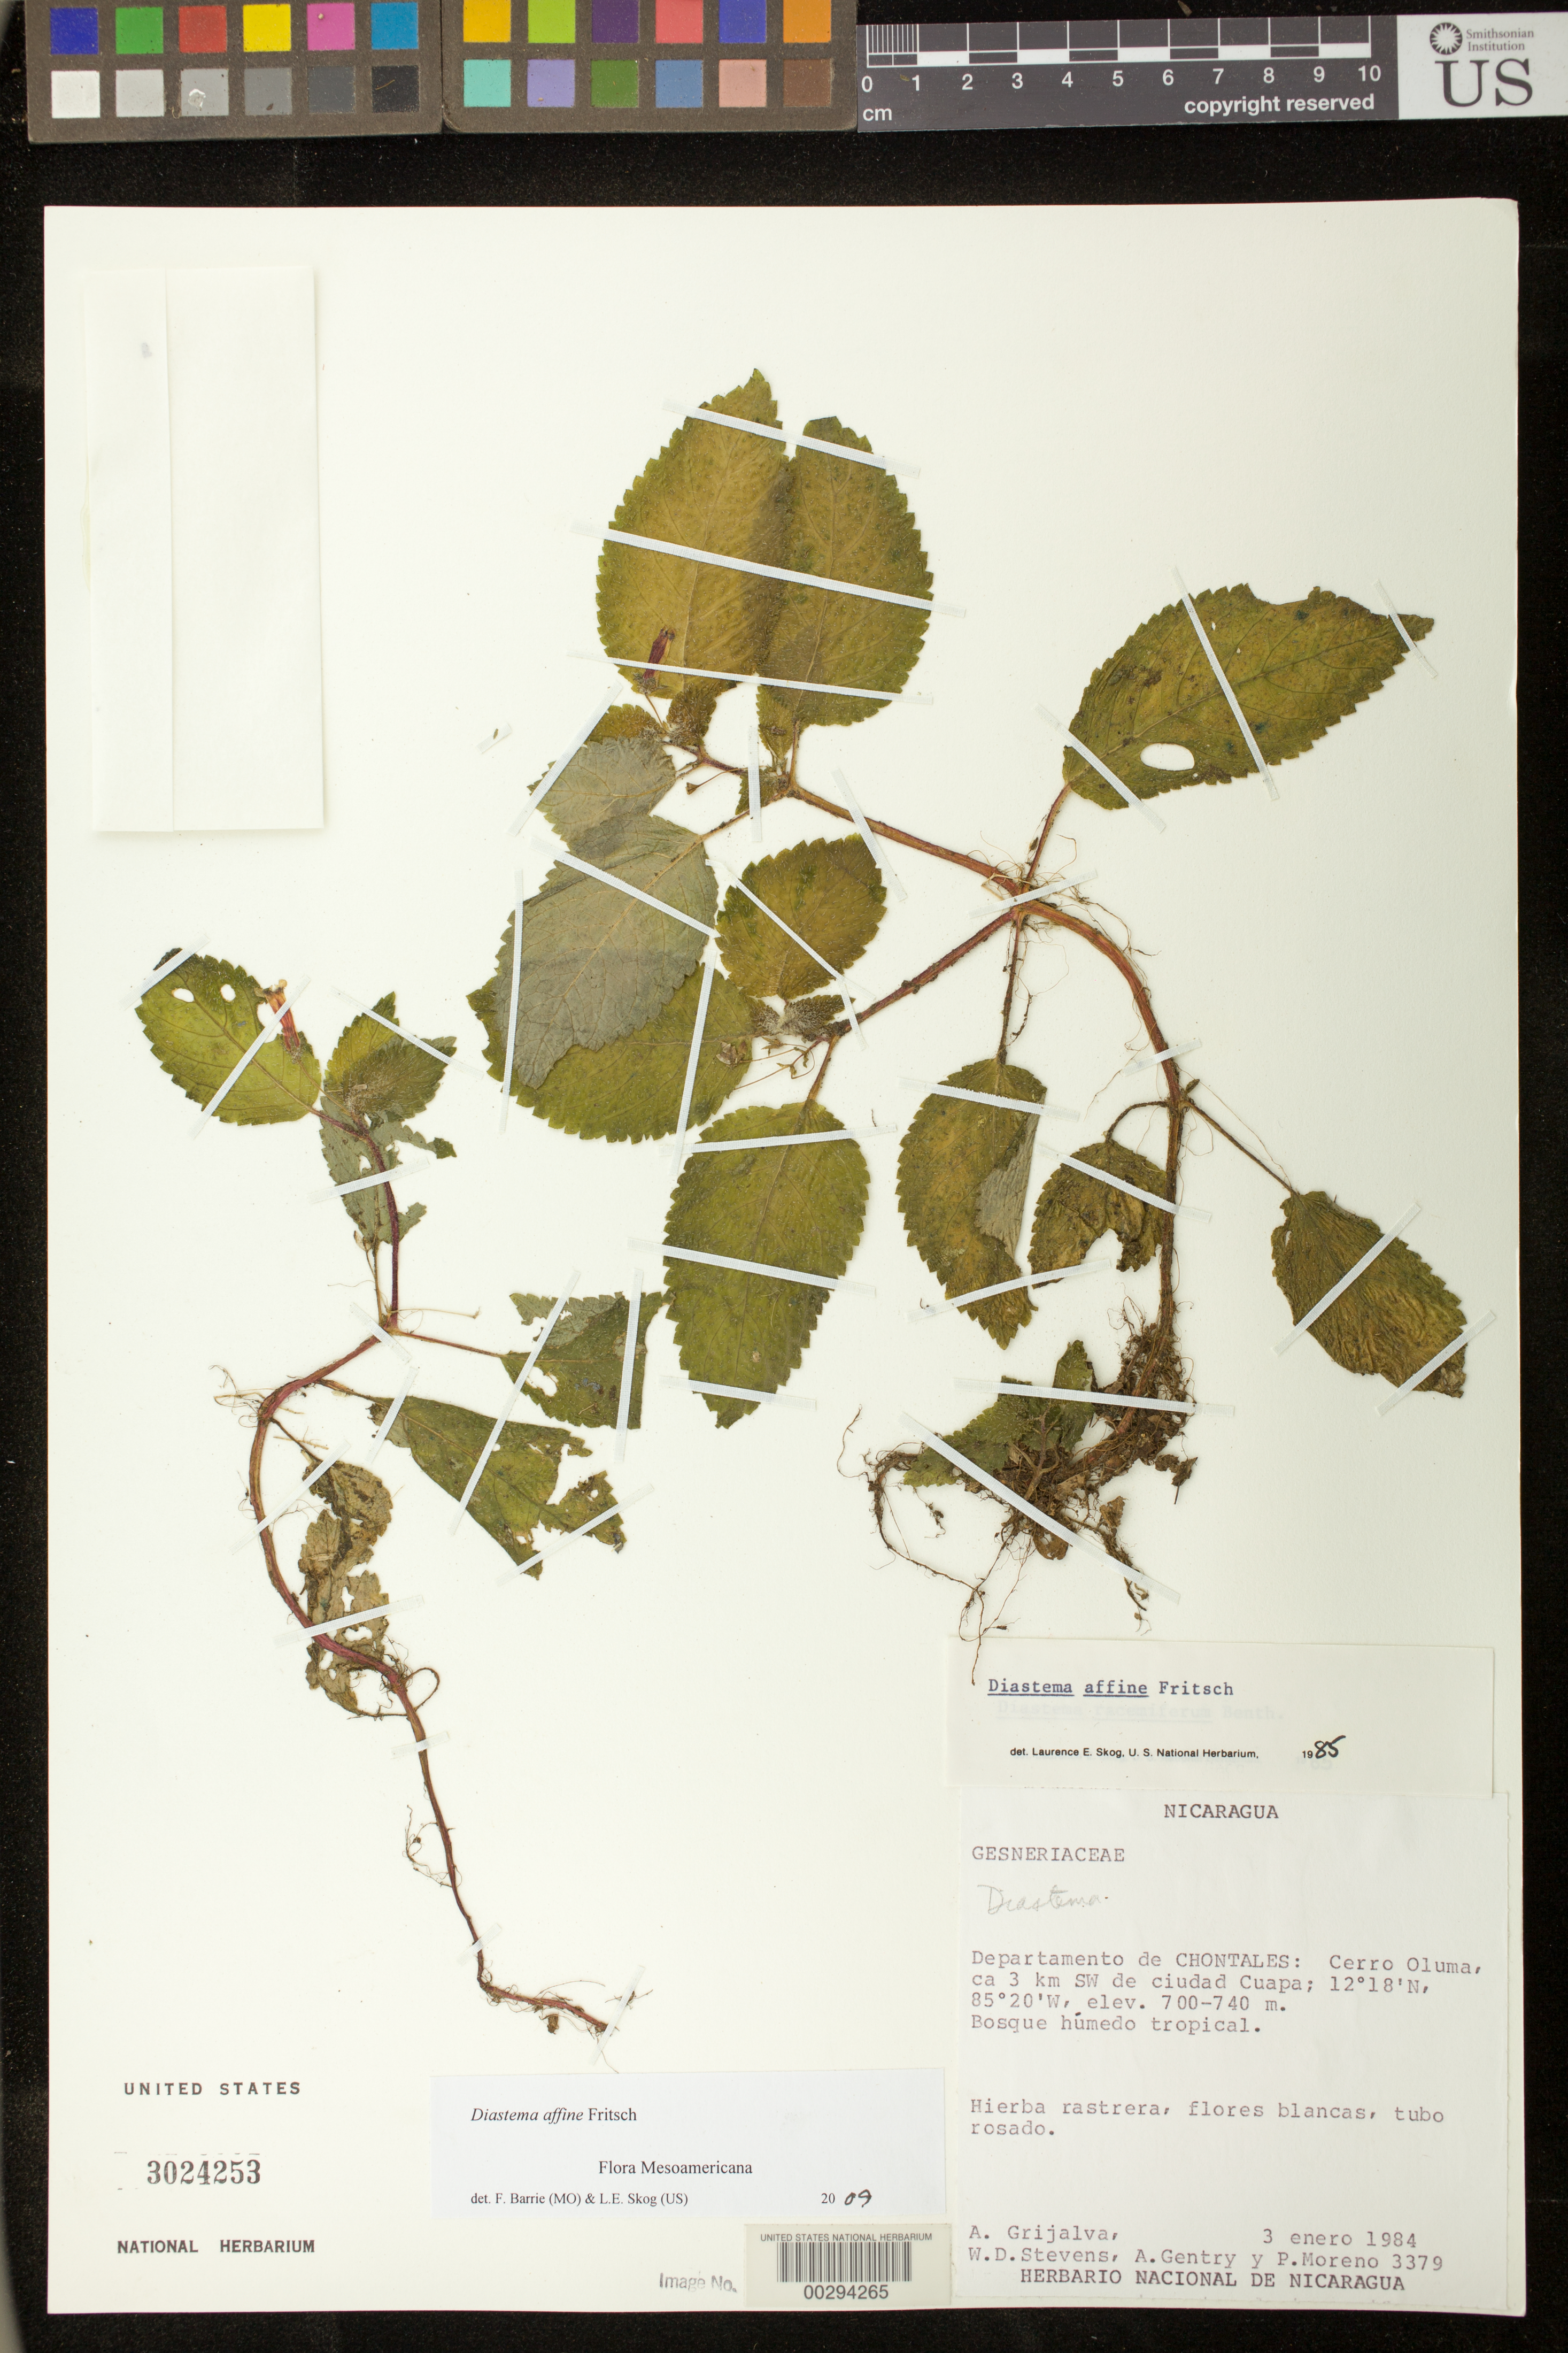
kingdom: Plantae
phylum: Tracheophyta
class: Magnoliopsida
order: Lamiales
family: Gesneriaceae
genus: Diastema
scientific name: Diastema affine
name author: Fritsch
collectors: A. Grijalva P., W. D. Stevens, A. H. Gentry & P. Moreno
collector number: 3379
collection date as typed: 03 Jan 1984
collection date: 1984-01-03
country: Nicaragua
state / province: Chontales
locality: Cerro Oluma, ca 3 km SW of Ciudad Cuapa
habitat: Humid tropical forest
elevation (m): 700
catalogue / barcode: US 3024253